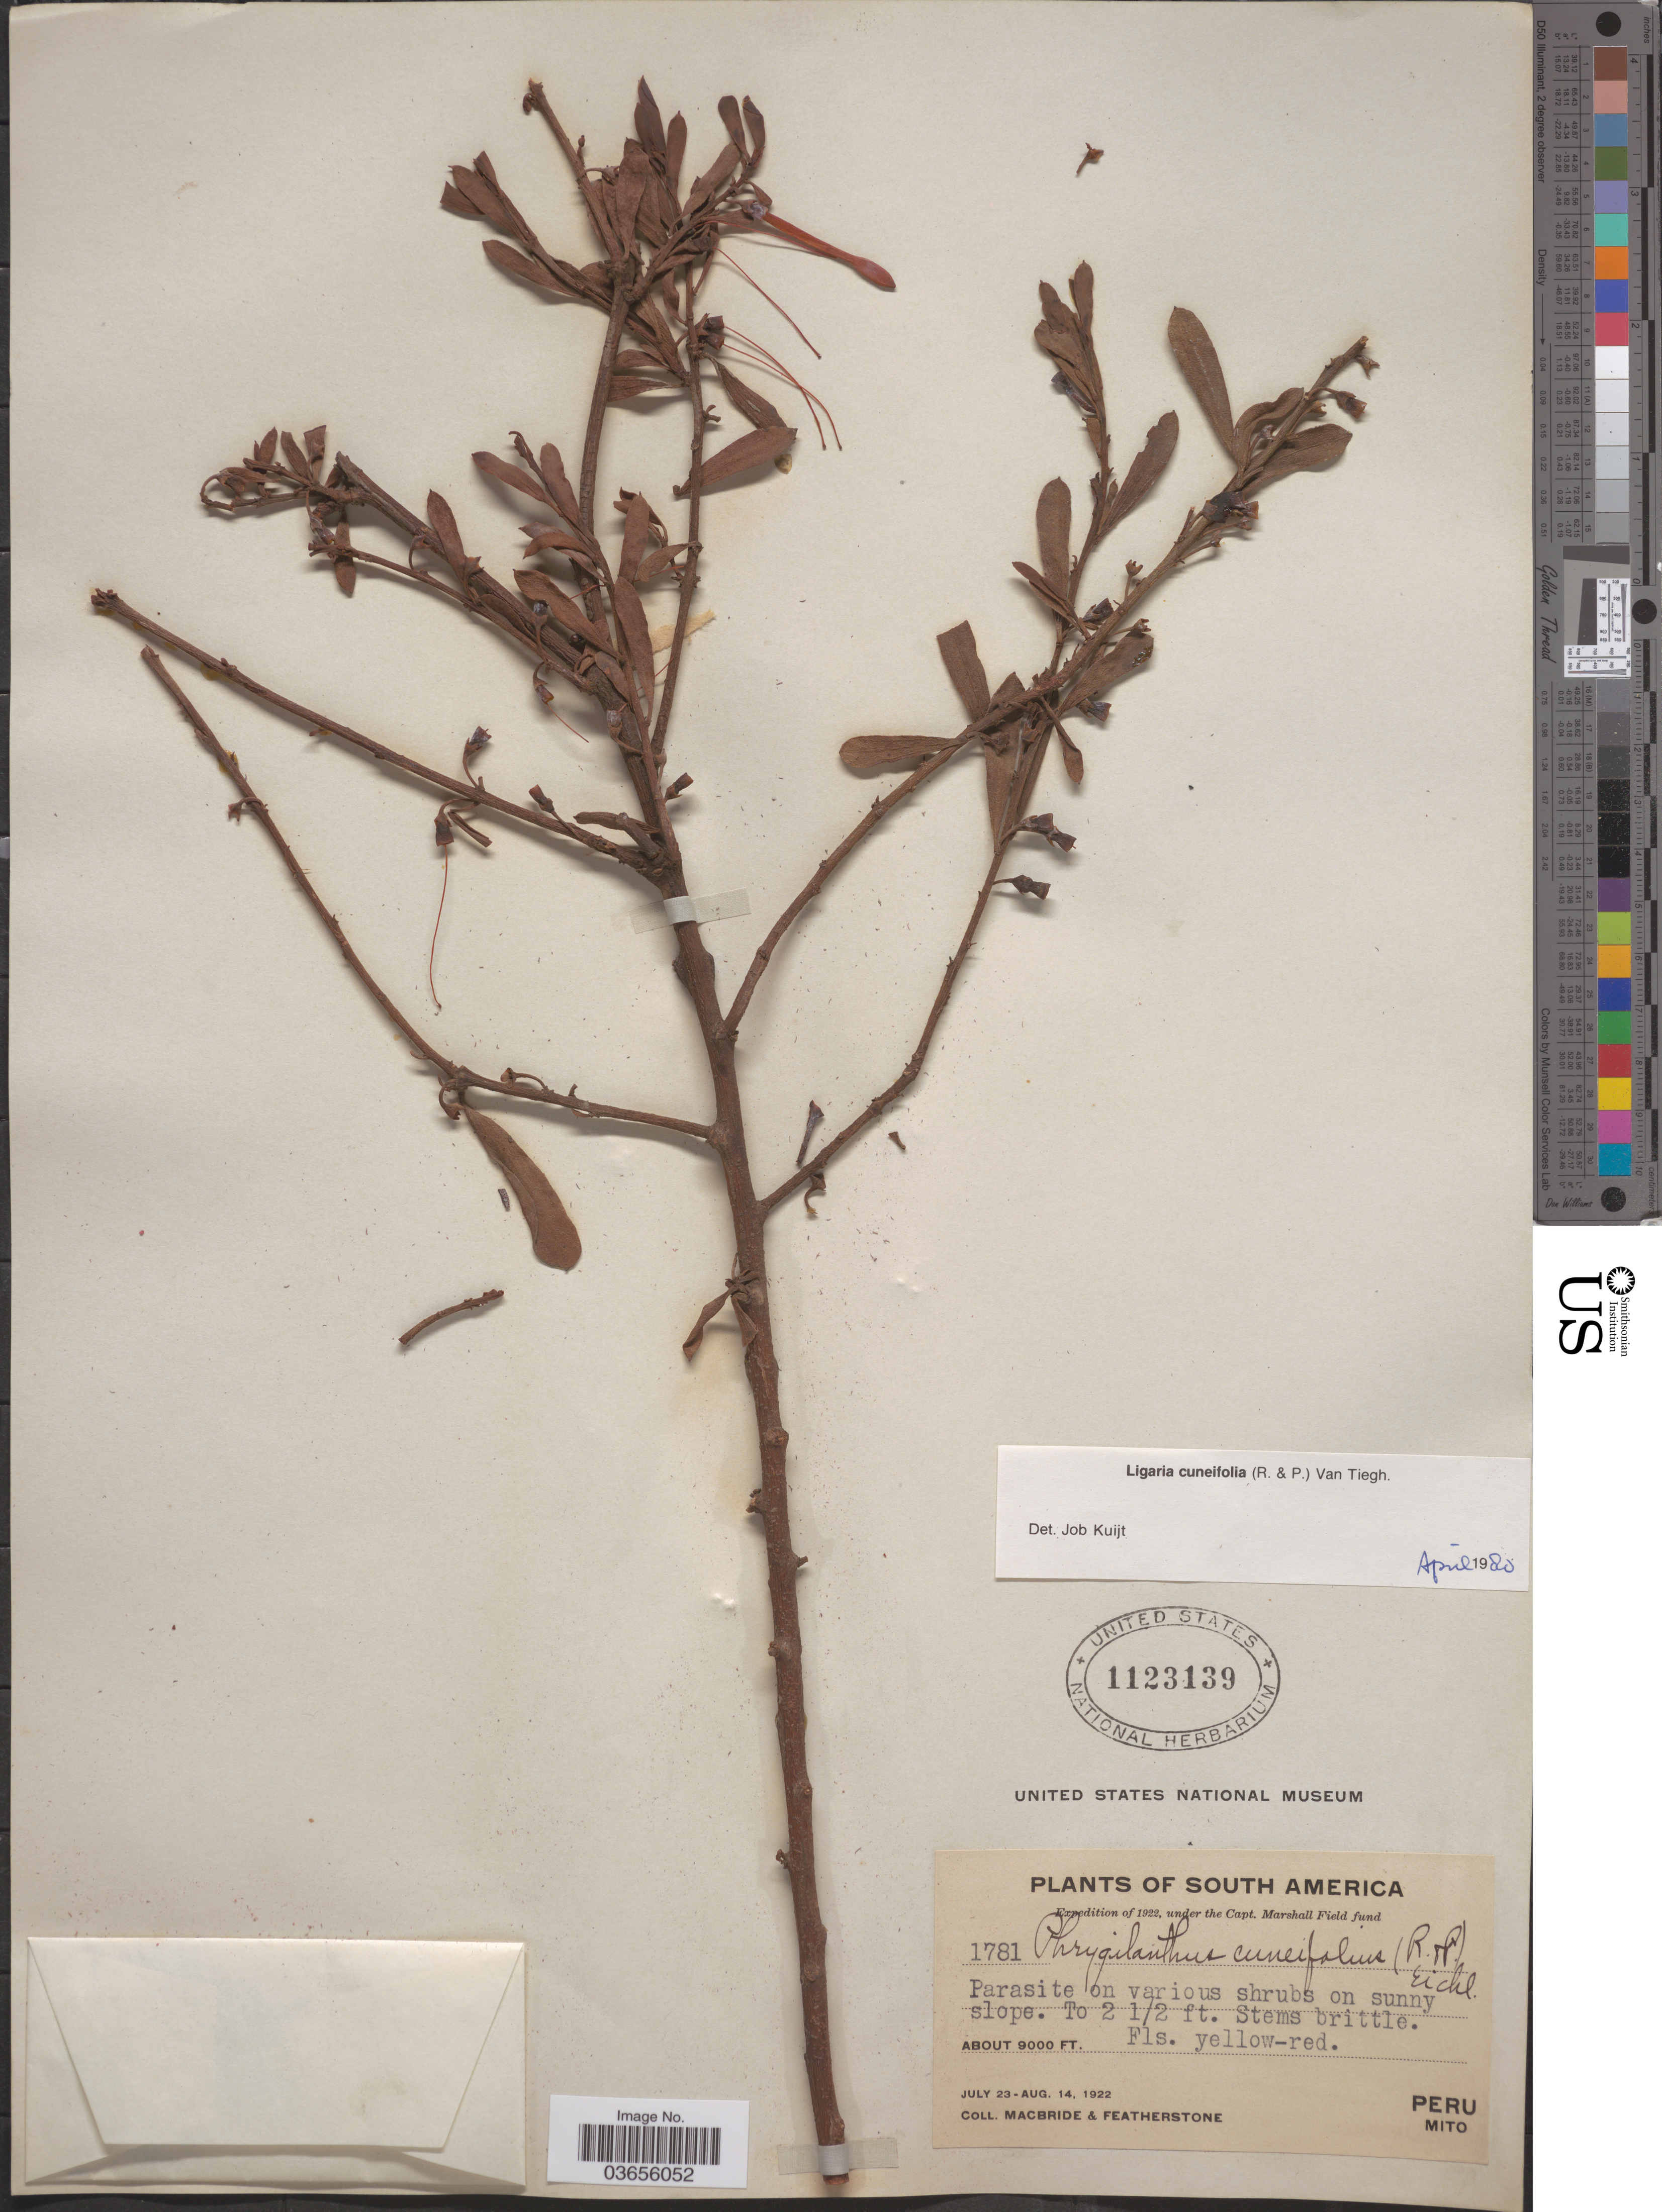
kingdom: Plantae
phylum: Tracheophyta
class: Magnoliopsida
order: Santalales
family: Loranthaceae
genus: Ligaria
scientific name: Ligaria cuneifolia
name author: (Ruiz & Pav.) Tiegh.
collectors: Macbride, -- & -. Featherstone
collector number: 1781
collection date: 1922-07-23/1922-08-14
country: Peru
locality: Mito.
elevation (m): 2743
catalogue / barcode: US 1123139